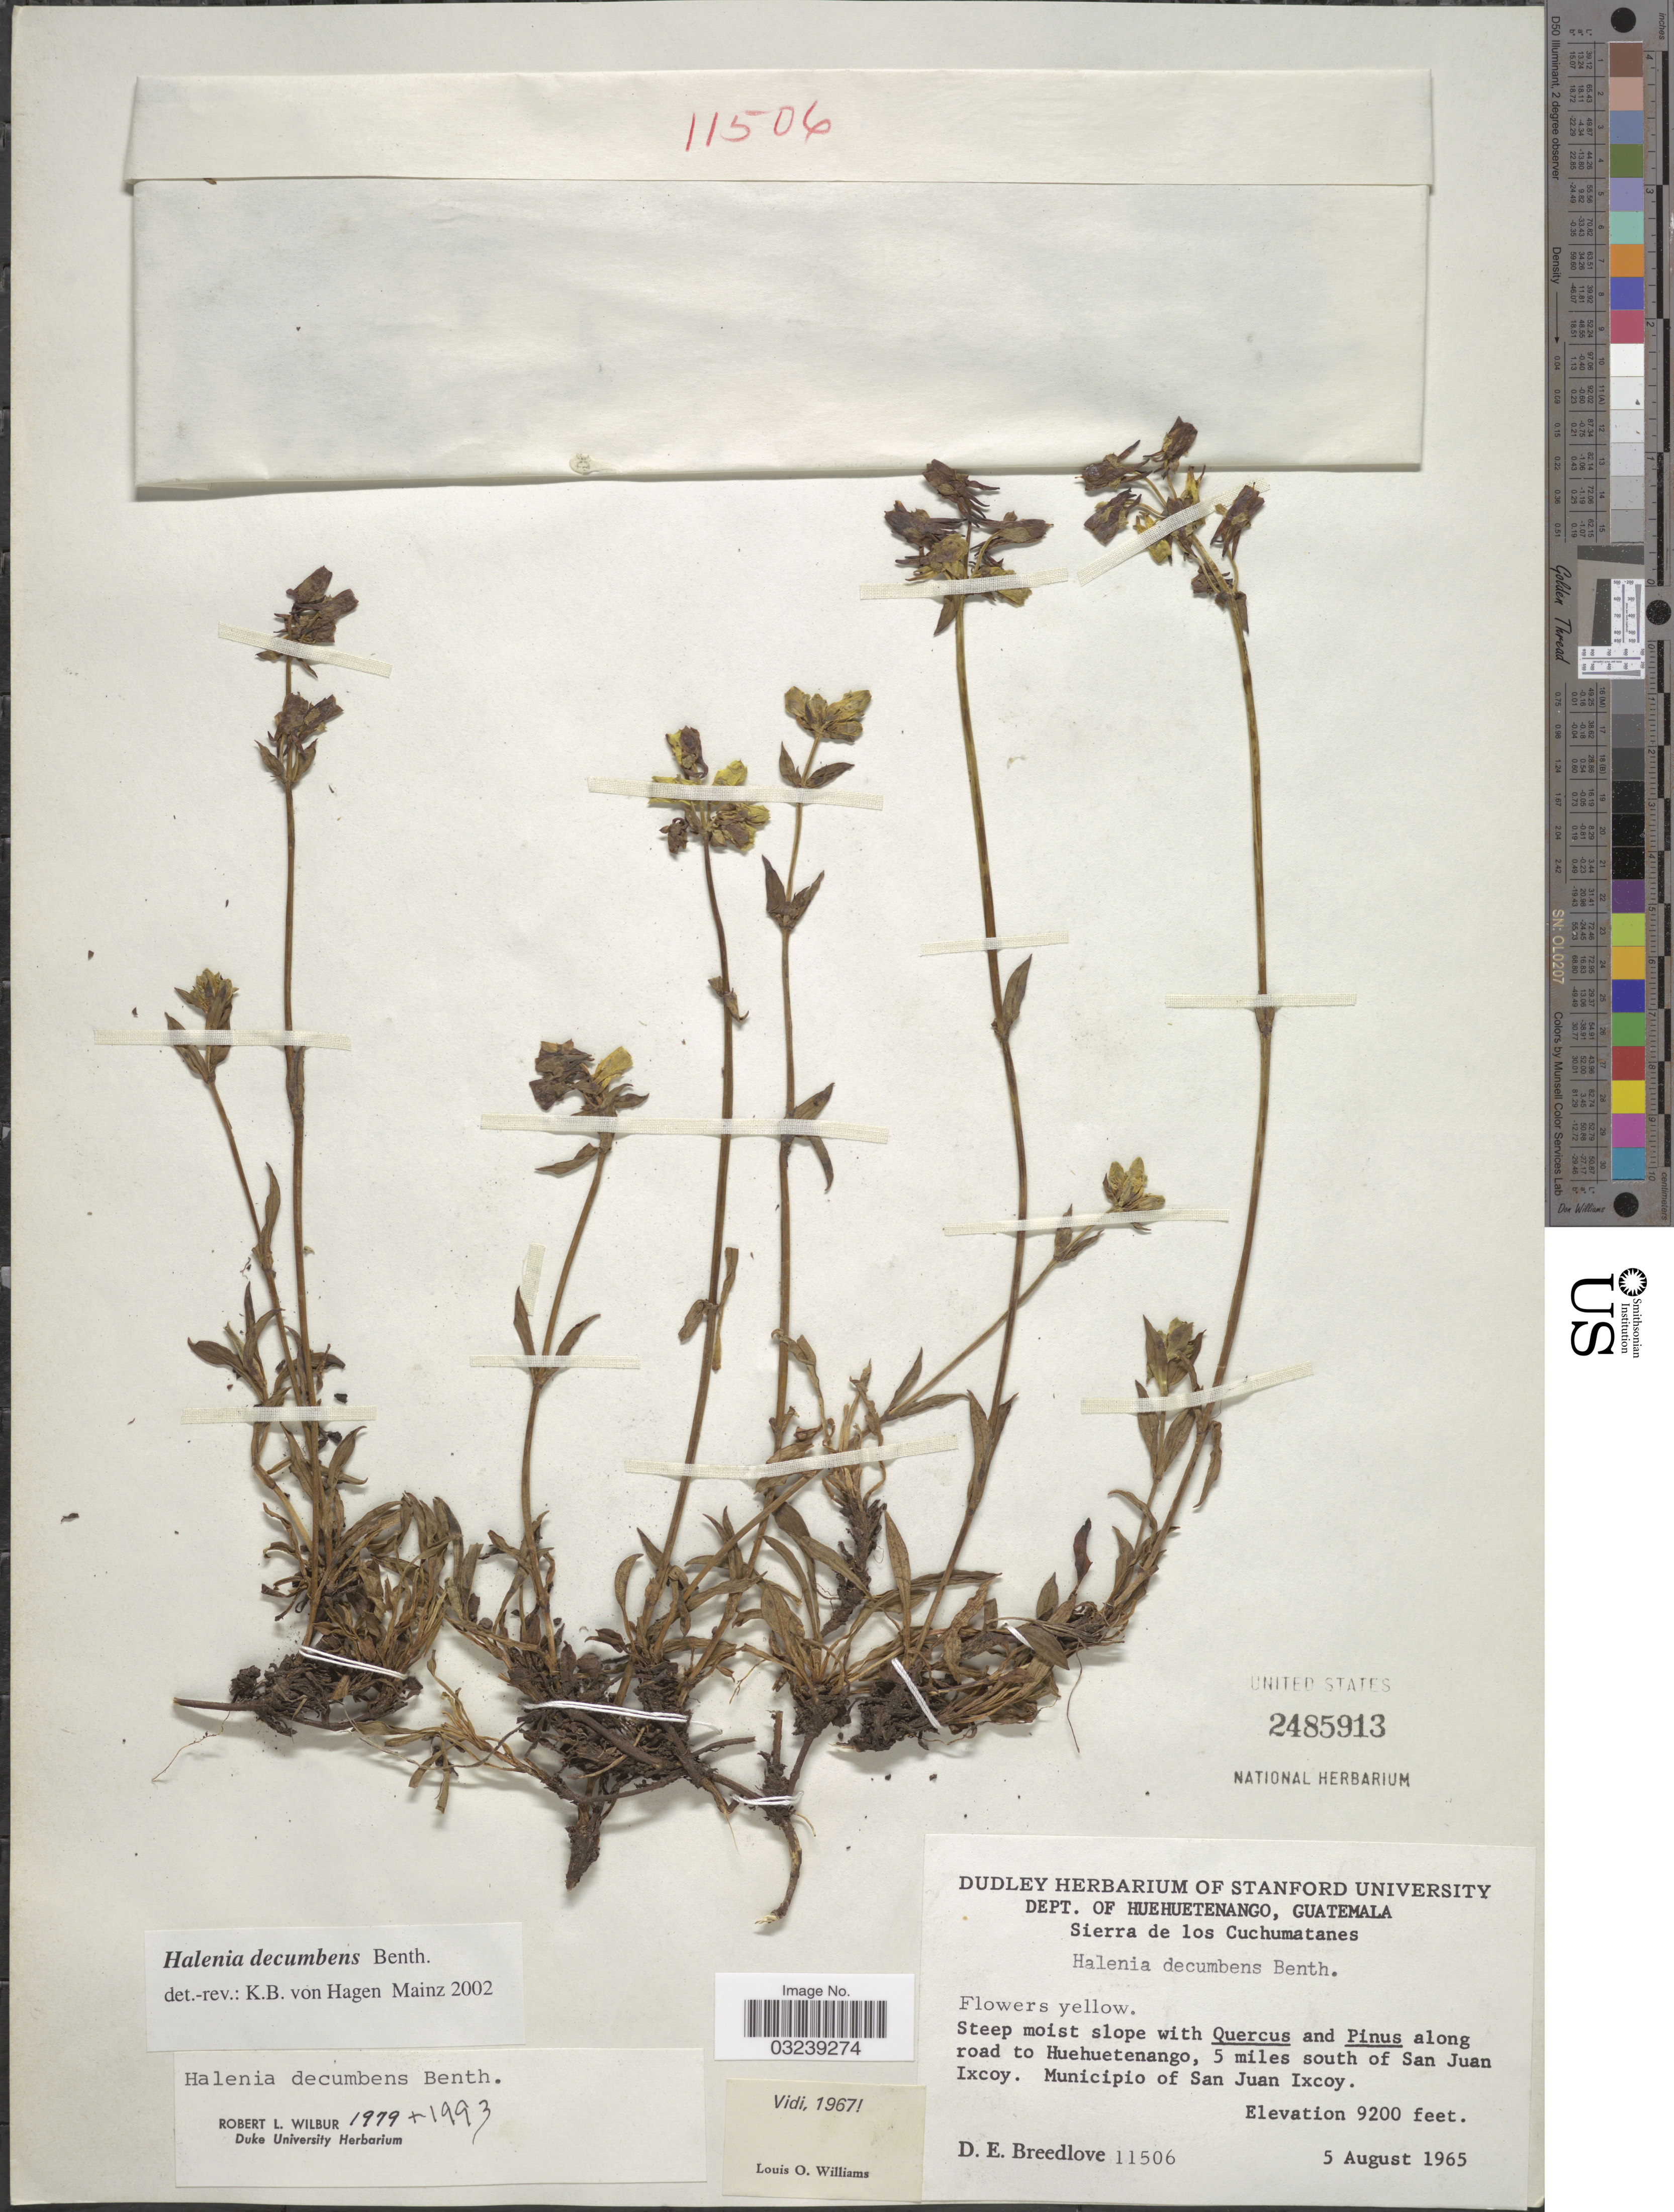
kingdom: Plantae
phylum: Tracheophyta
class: Magnoliopsida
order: Gentianales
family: Gentianaceae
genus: Halenia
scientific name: Halenia decumbens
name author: Benth.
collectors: D. E. Breedlove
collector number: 11506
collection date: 1965-08-05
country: Guatemala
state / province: Huehuetenango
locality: Dept. of Huehuetenango. Sierra de los Cuchumatanes. Steep moist slope with Quercus and Pinus along road to Huehuetenango, 5 miles south of San Juan Ixcoy. Municipio of San Juan Ixcoy.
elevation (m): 2804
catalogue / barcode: US 2485913